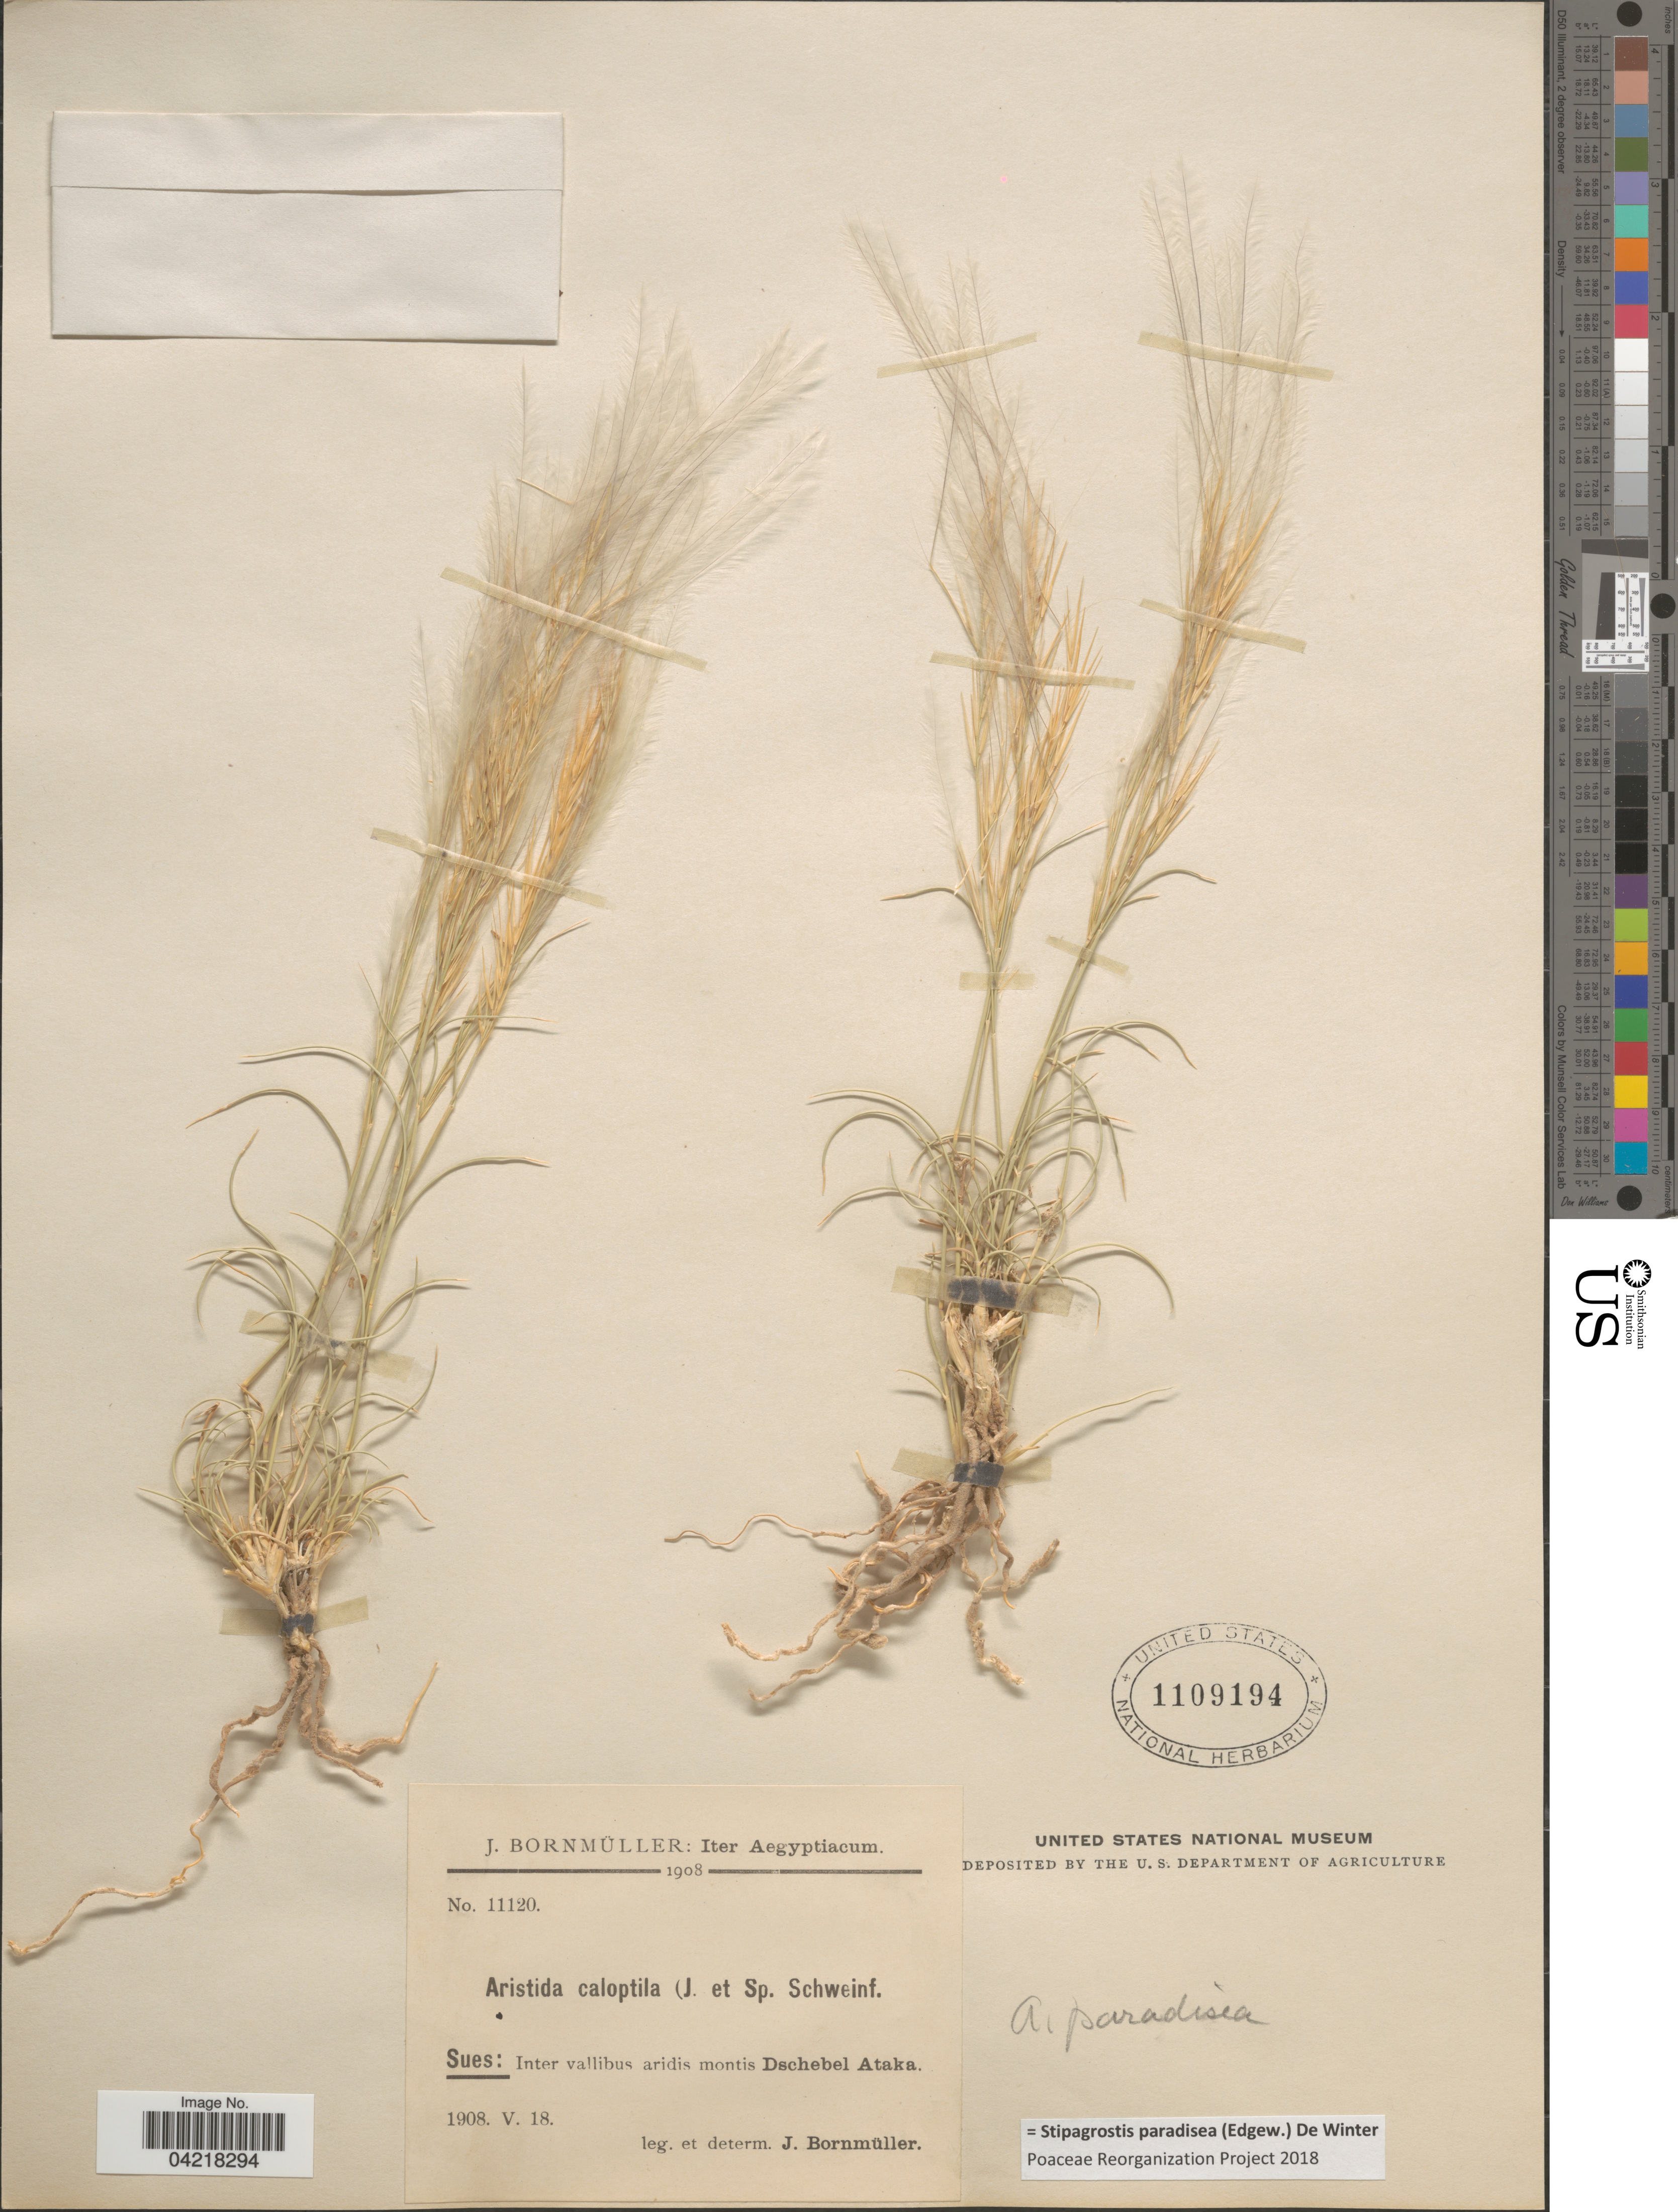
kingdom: Plantae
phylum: Tracheophyta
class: Liliopsida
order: Poales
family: Poaceae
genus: Stipagrostis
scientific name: Stipagrostis paradisea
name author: (Edgew.) De Winter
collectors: J. Bornmüller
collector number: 11120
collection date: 1908-05-18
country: Egypt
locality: Iter Aegyptiacum 1908. Sues: Inter vallibus aridis montis Dschebel Ataka.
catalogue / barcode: US 1109194